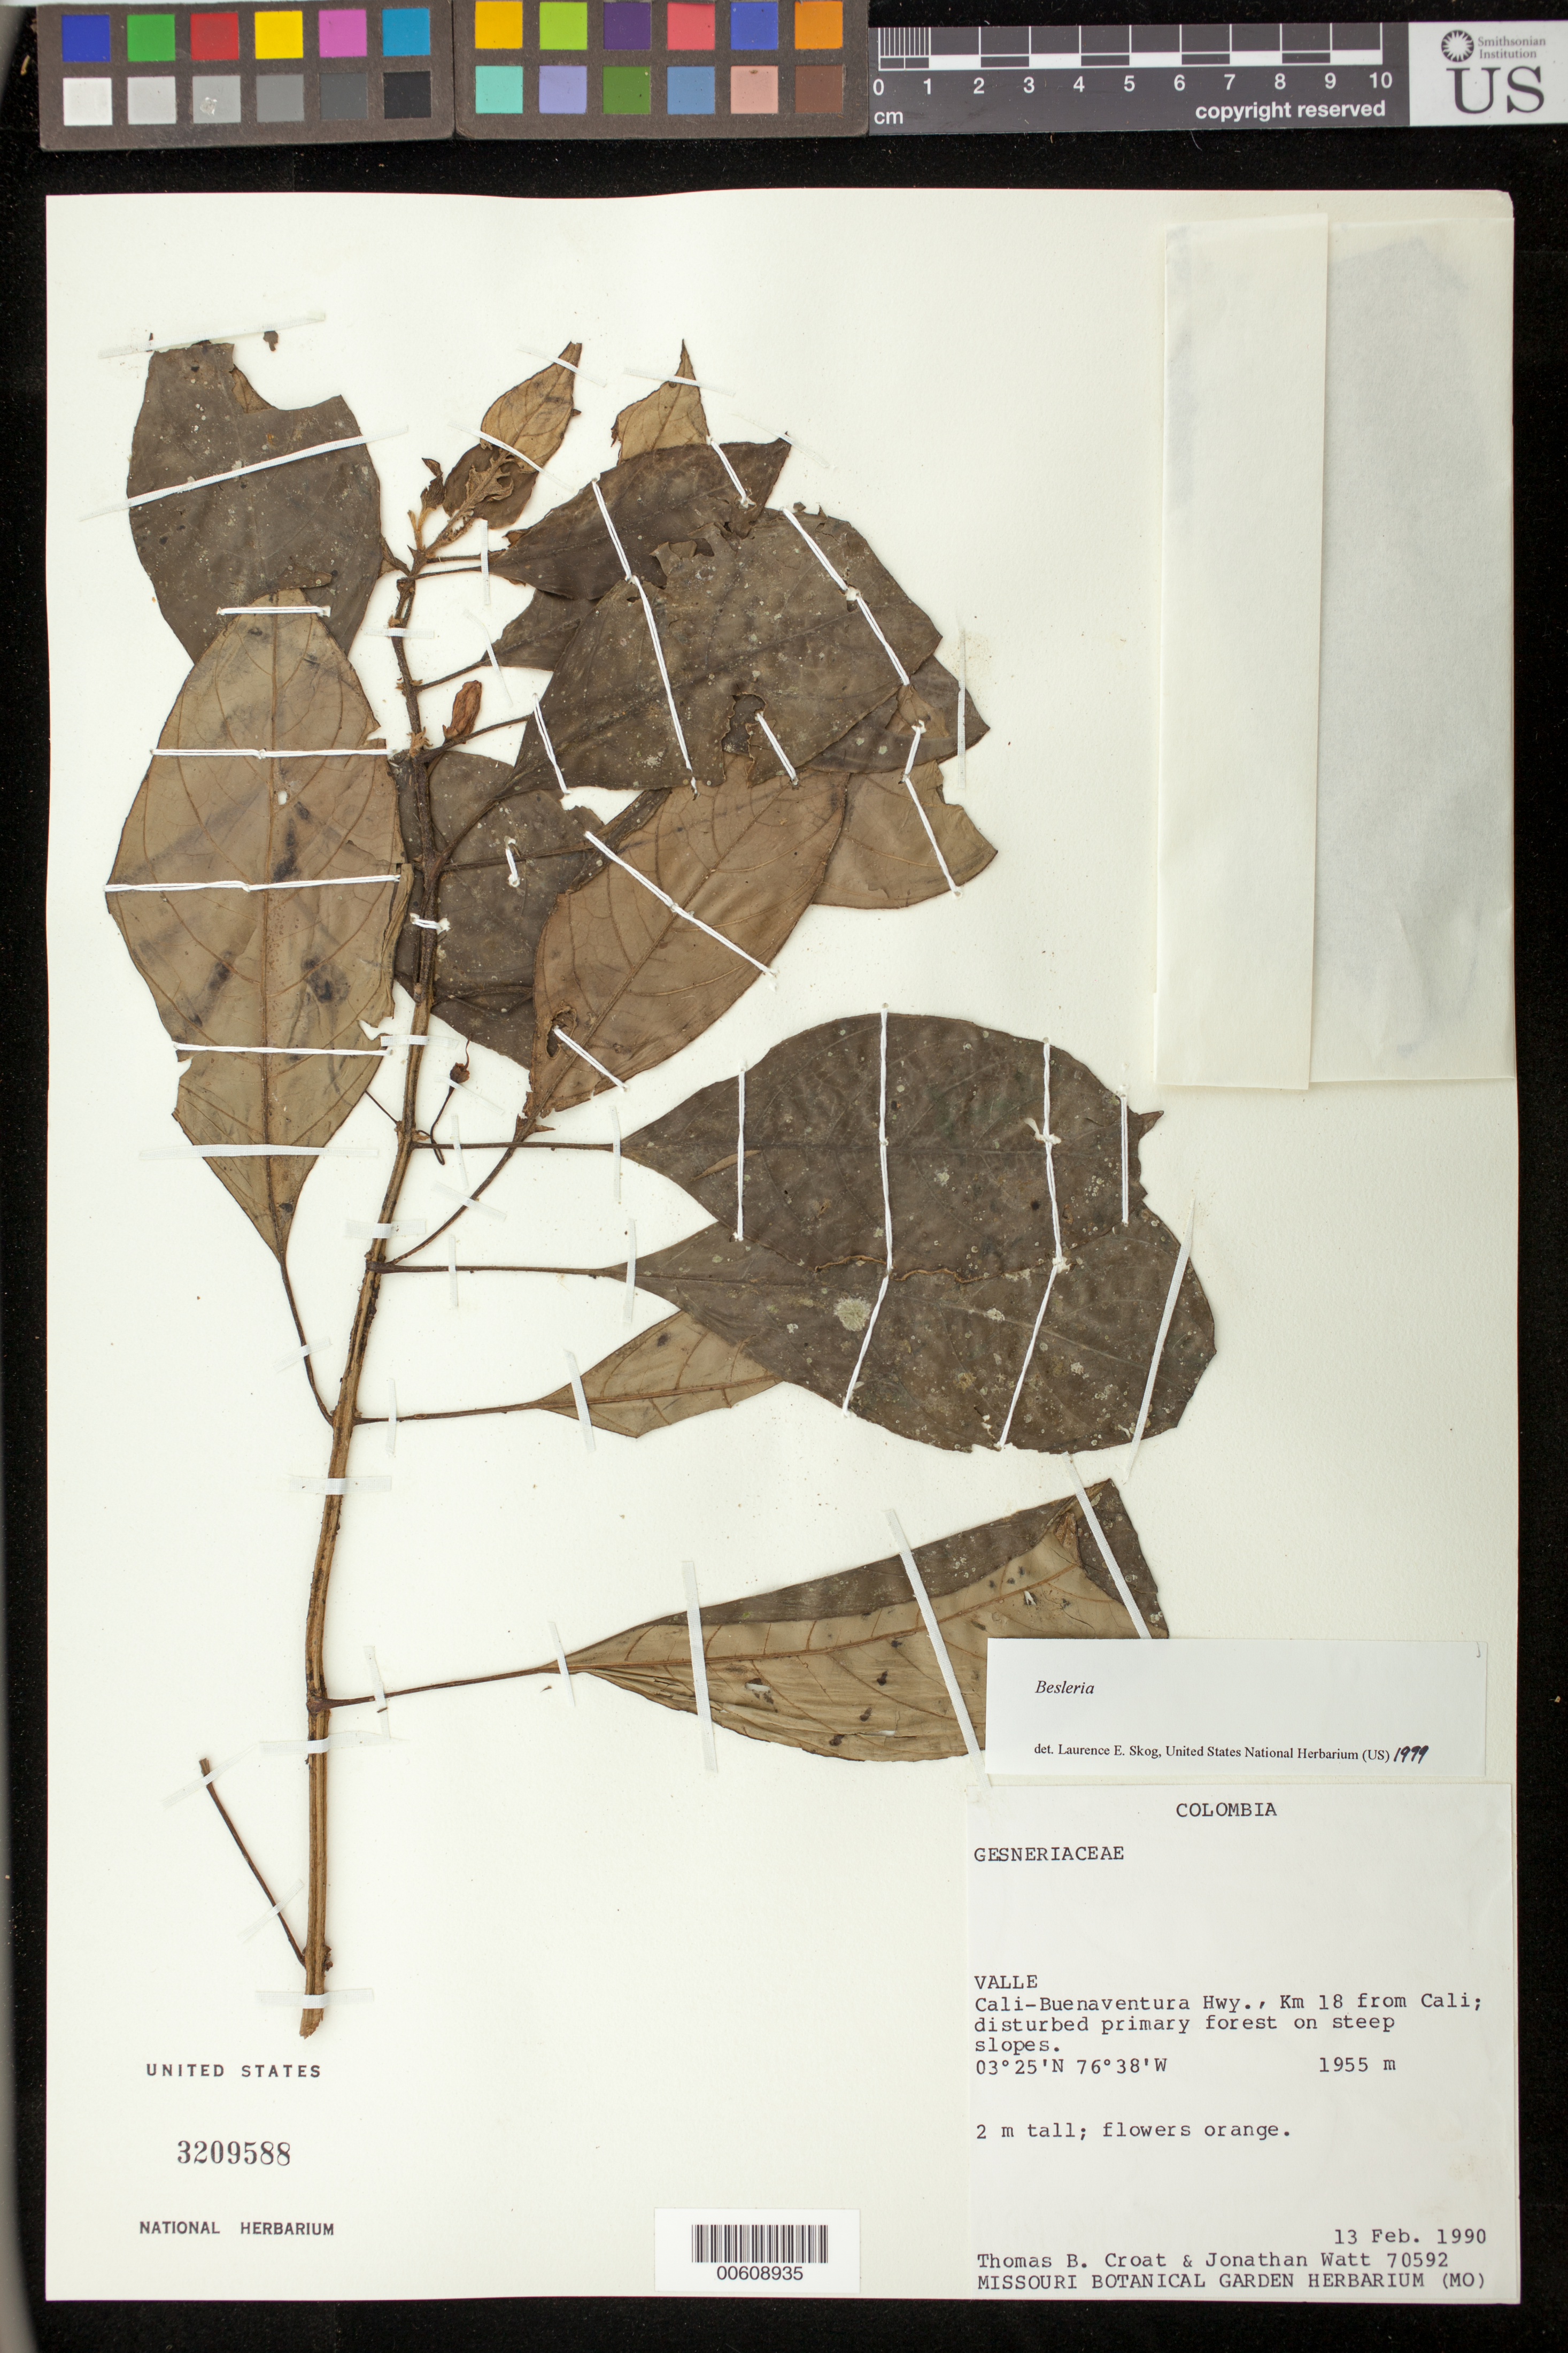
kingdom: Plantae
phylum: Tracheophyta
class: Magnoliopsida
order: Lamiales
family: Gesneriaceae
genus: Besleria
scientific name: Besleria sp.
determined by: Skog, Laurence E.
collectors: T. B. Croat & J. Watt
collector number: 70592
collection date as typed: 13 Feb 1990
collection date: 1990-02-13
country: Colombia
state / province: Valle del Cauca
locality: Cali-Buenaventura Hwy, km 18 from Cali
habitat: Disturbed primary forest on steep slopes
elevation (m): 1955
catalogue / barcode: US 3209588